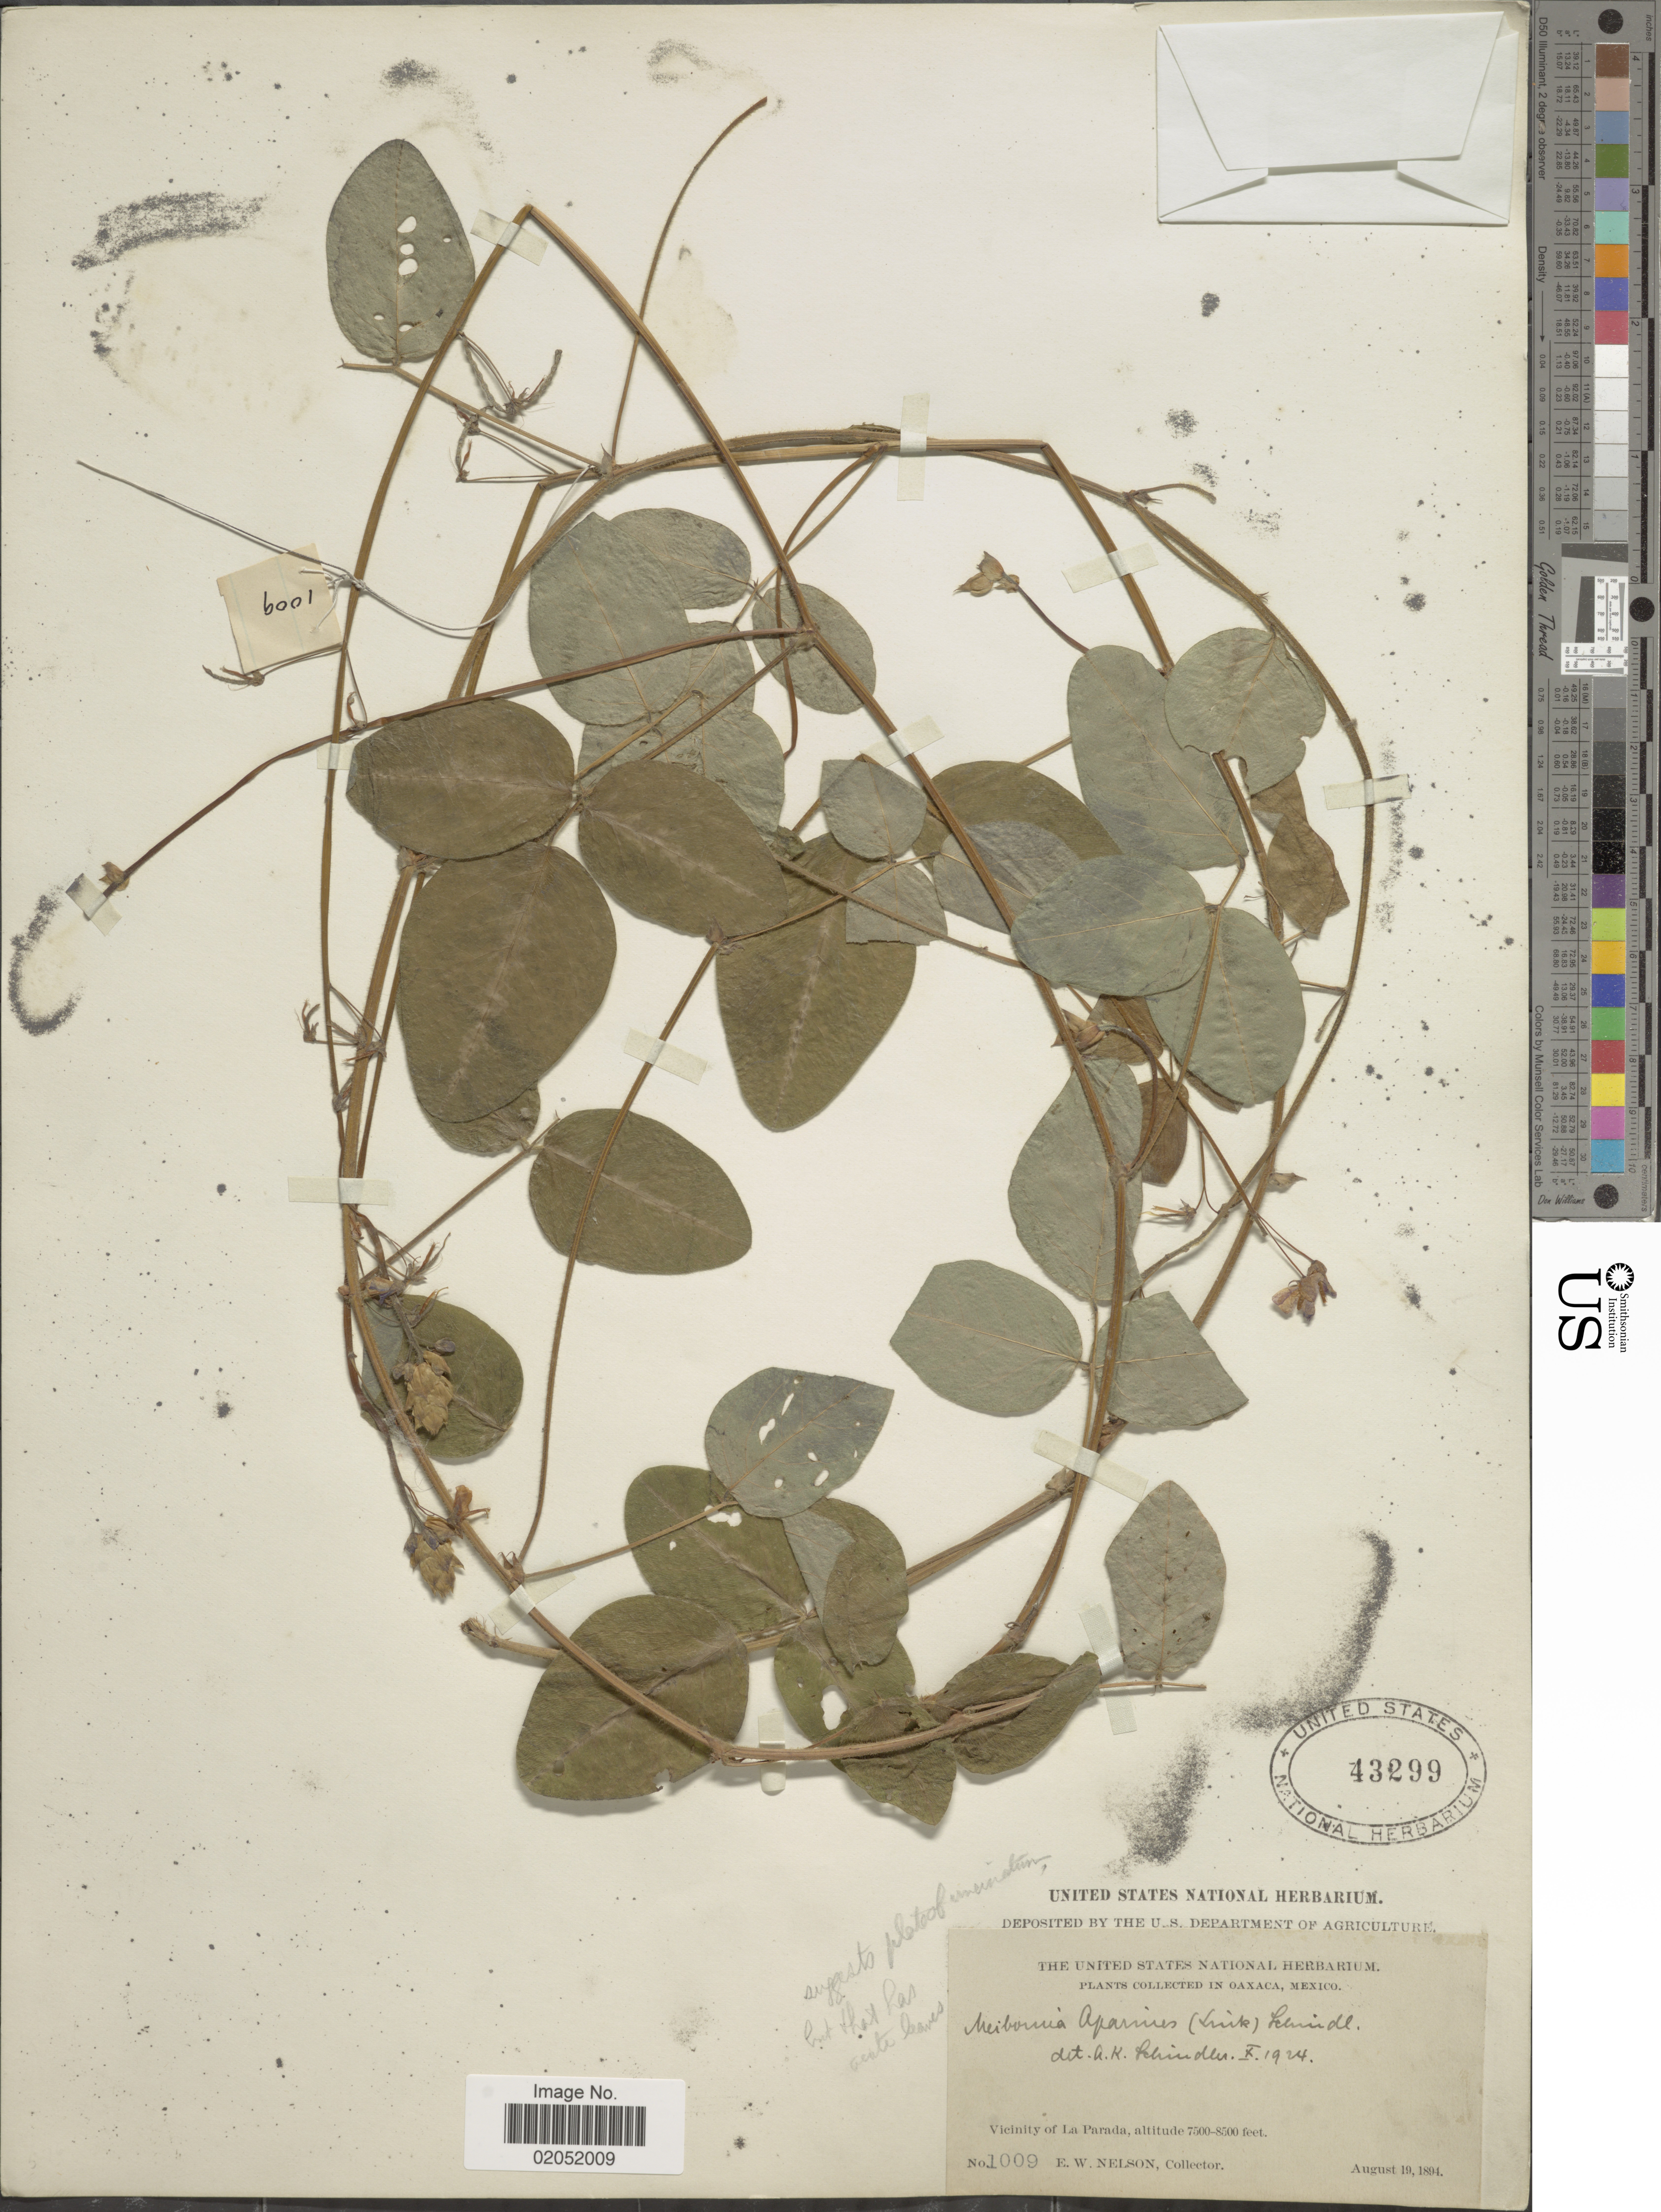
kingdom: Plantae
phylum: Tracheophyta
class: Magnoliopsida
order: Fabales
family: Fabaceae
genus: Desmodium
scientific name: Desmodium aparines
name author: (Link) DC.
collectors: E. W. Nelson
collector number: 1009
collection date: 1894-08-19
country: Mexico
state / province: Oaxaca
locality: Vicinity of La Parada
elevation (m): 2286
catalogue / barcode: US 43299